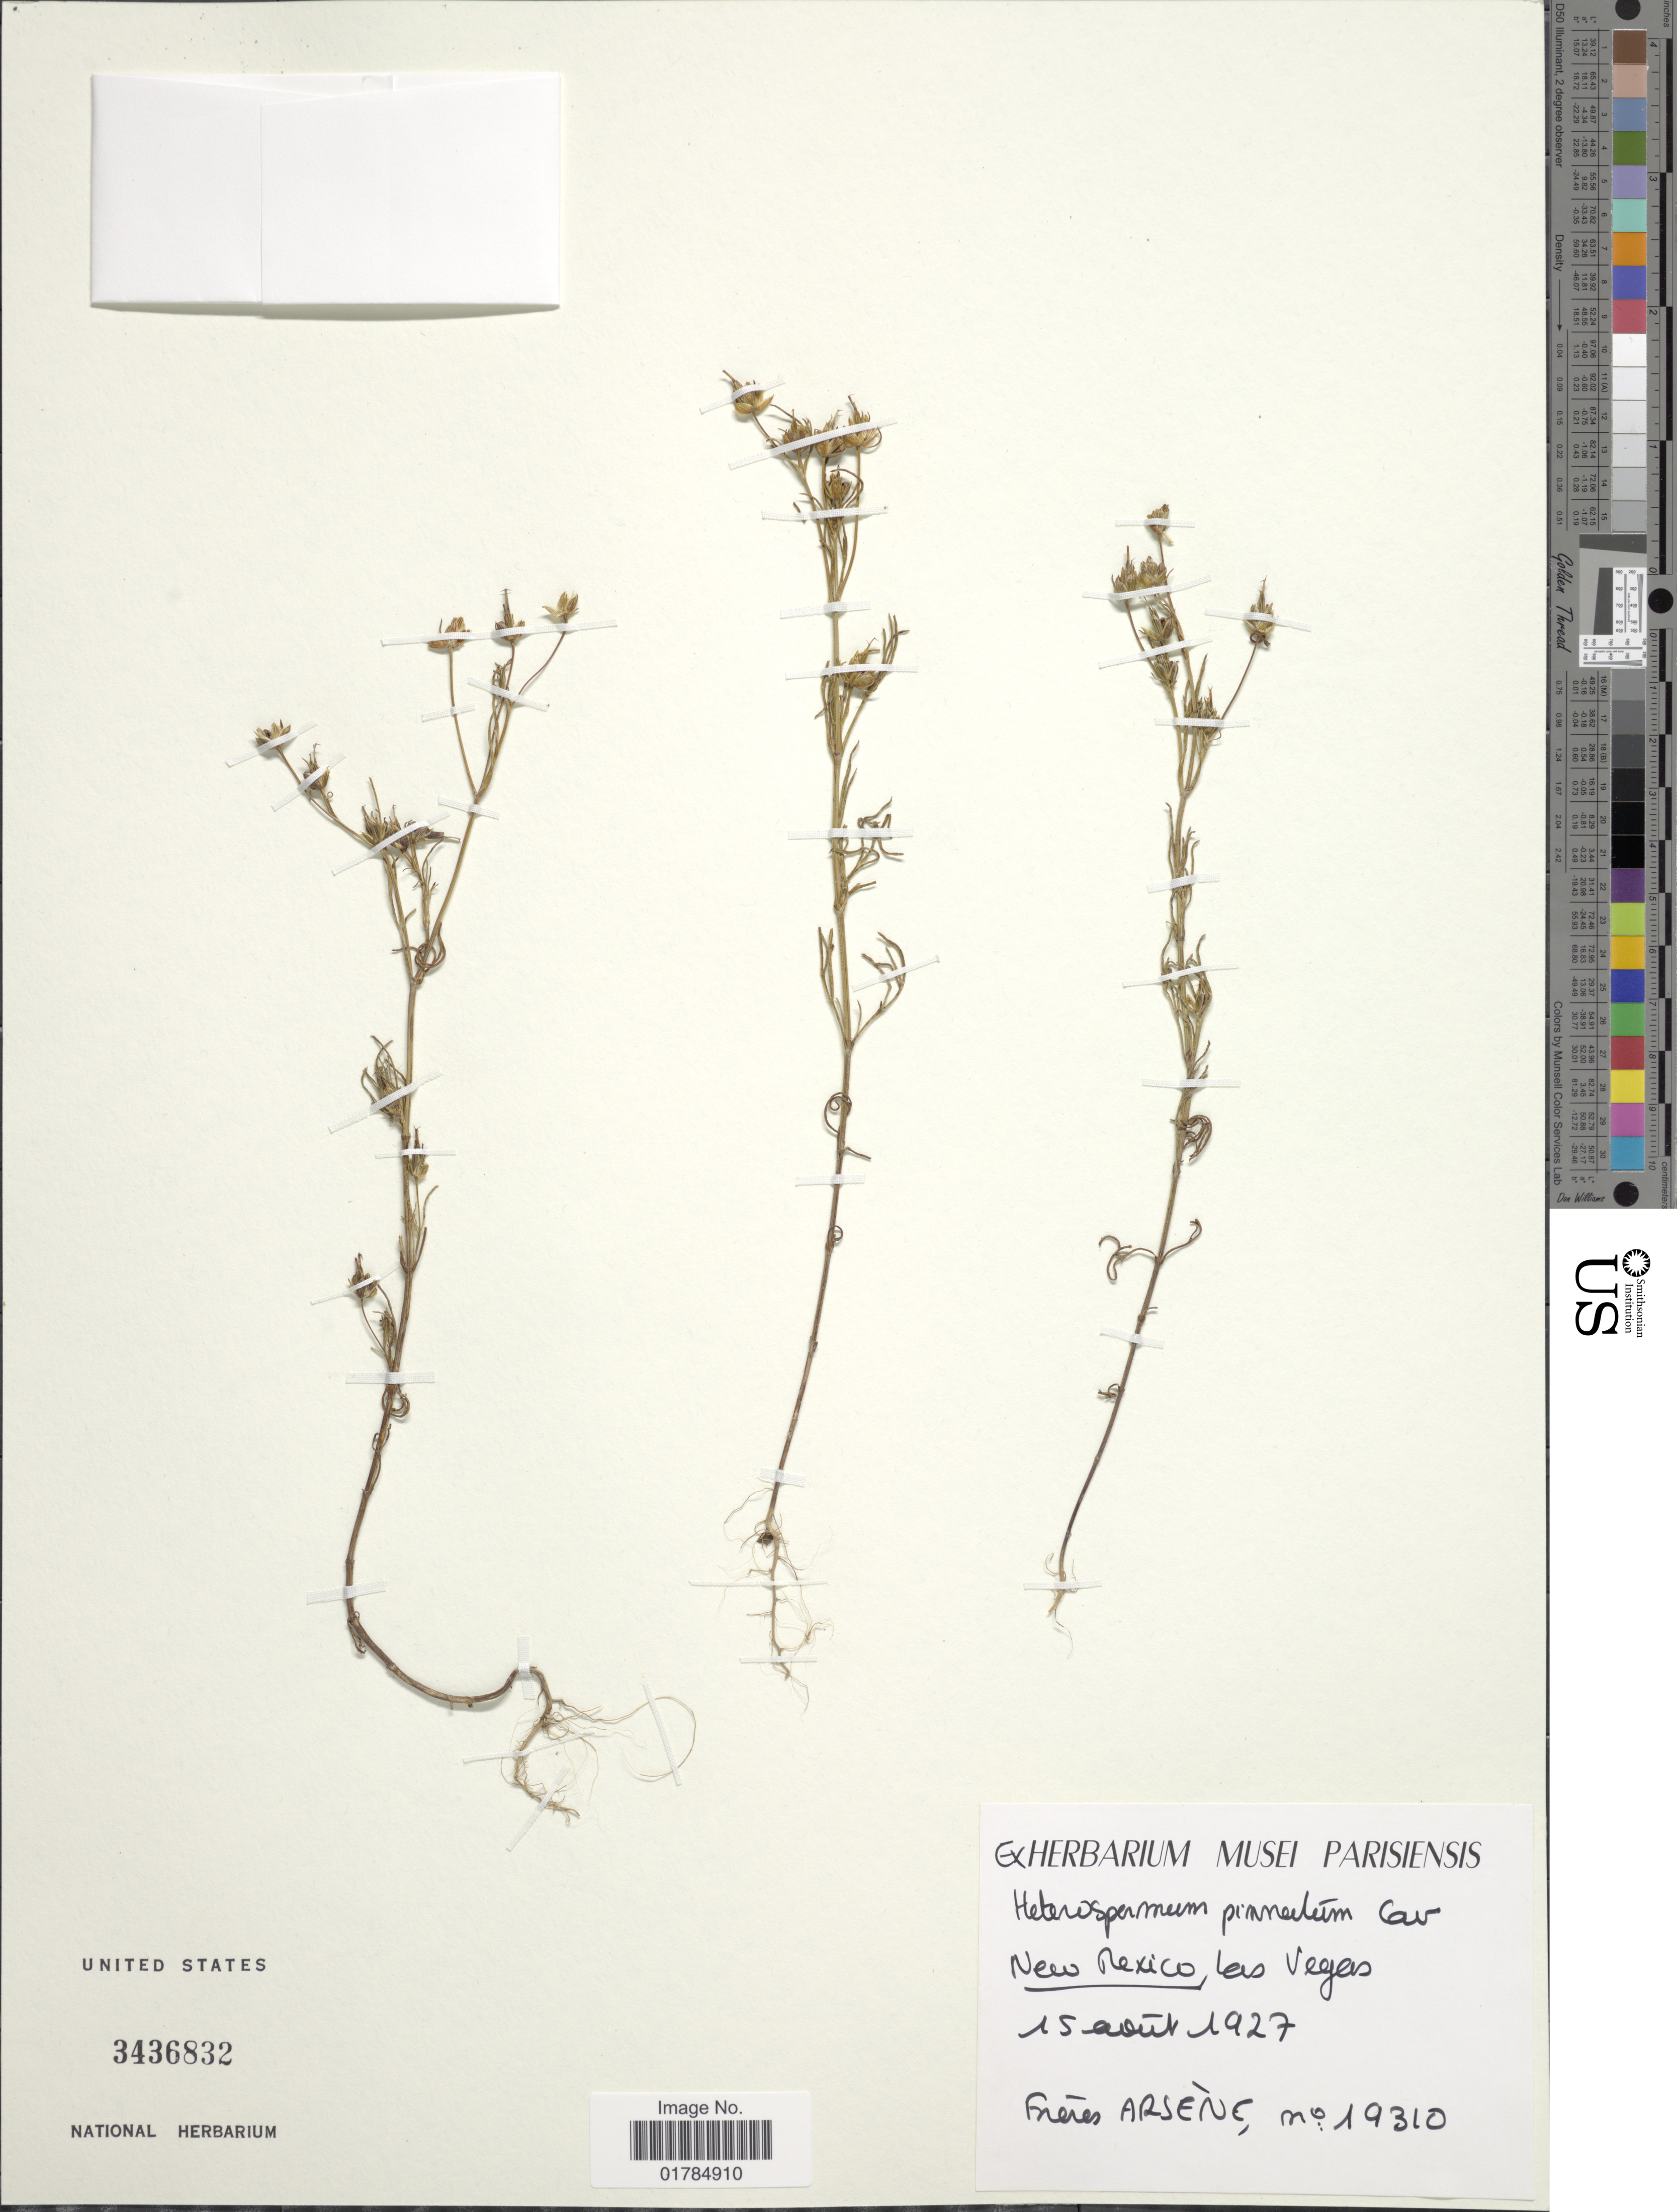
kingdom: Plantae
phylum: Tracheophyta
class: Magnoliopsida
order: Asterales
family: Asteraceae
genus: Heterosperma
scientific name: Heterosperma pinnatum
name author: Cav.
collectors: Bro. G. Arsène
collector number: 19310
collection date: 1927-08-15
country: United States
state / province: New Mexico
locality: Las Vegas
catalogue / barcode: US 3436832